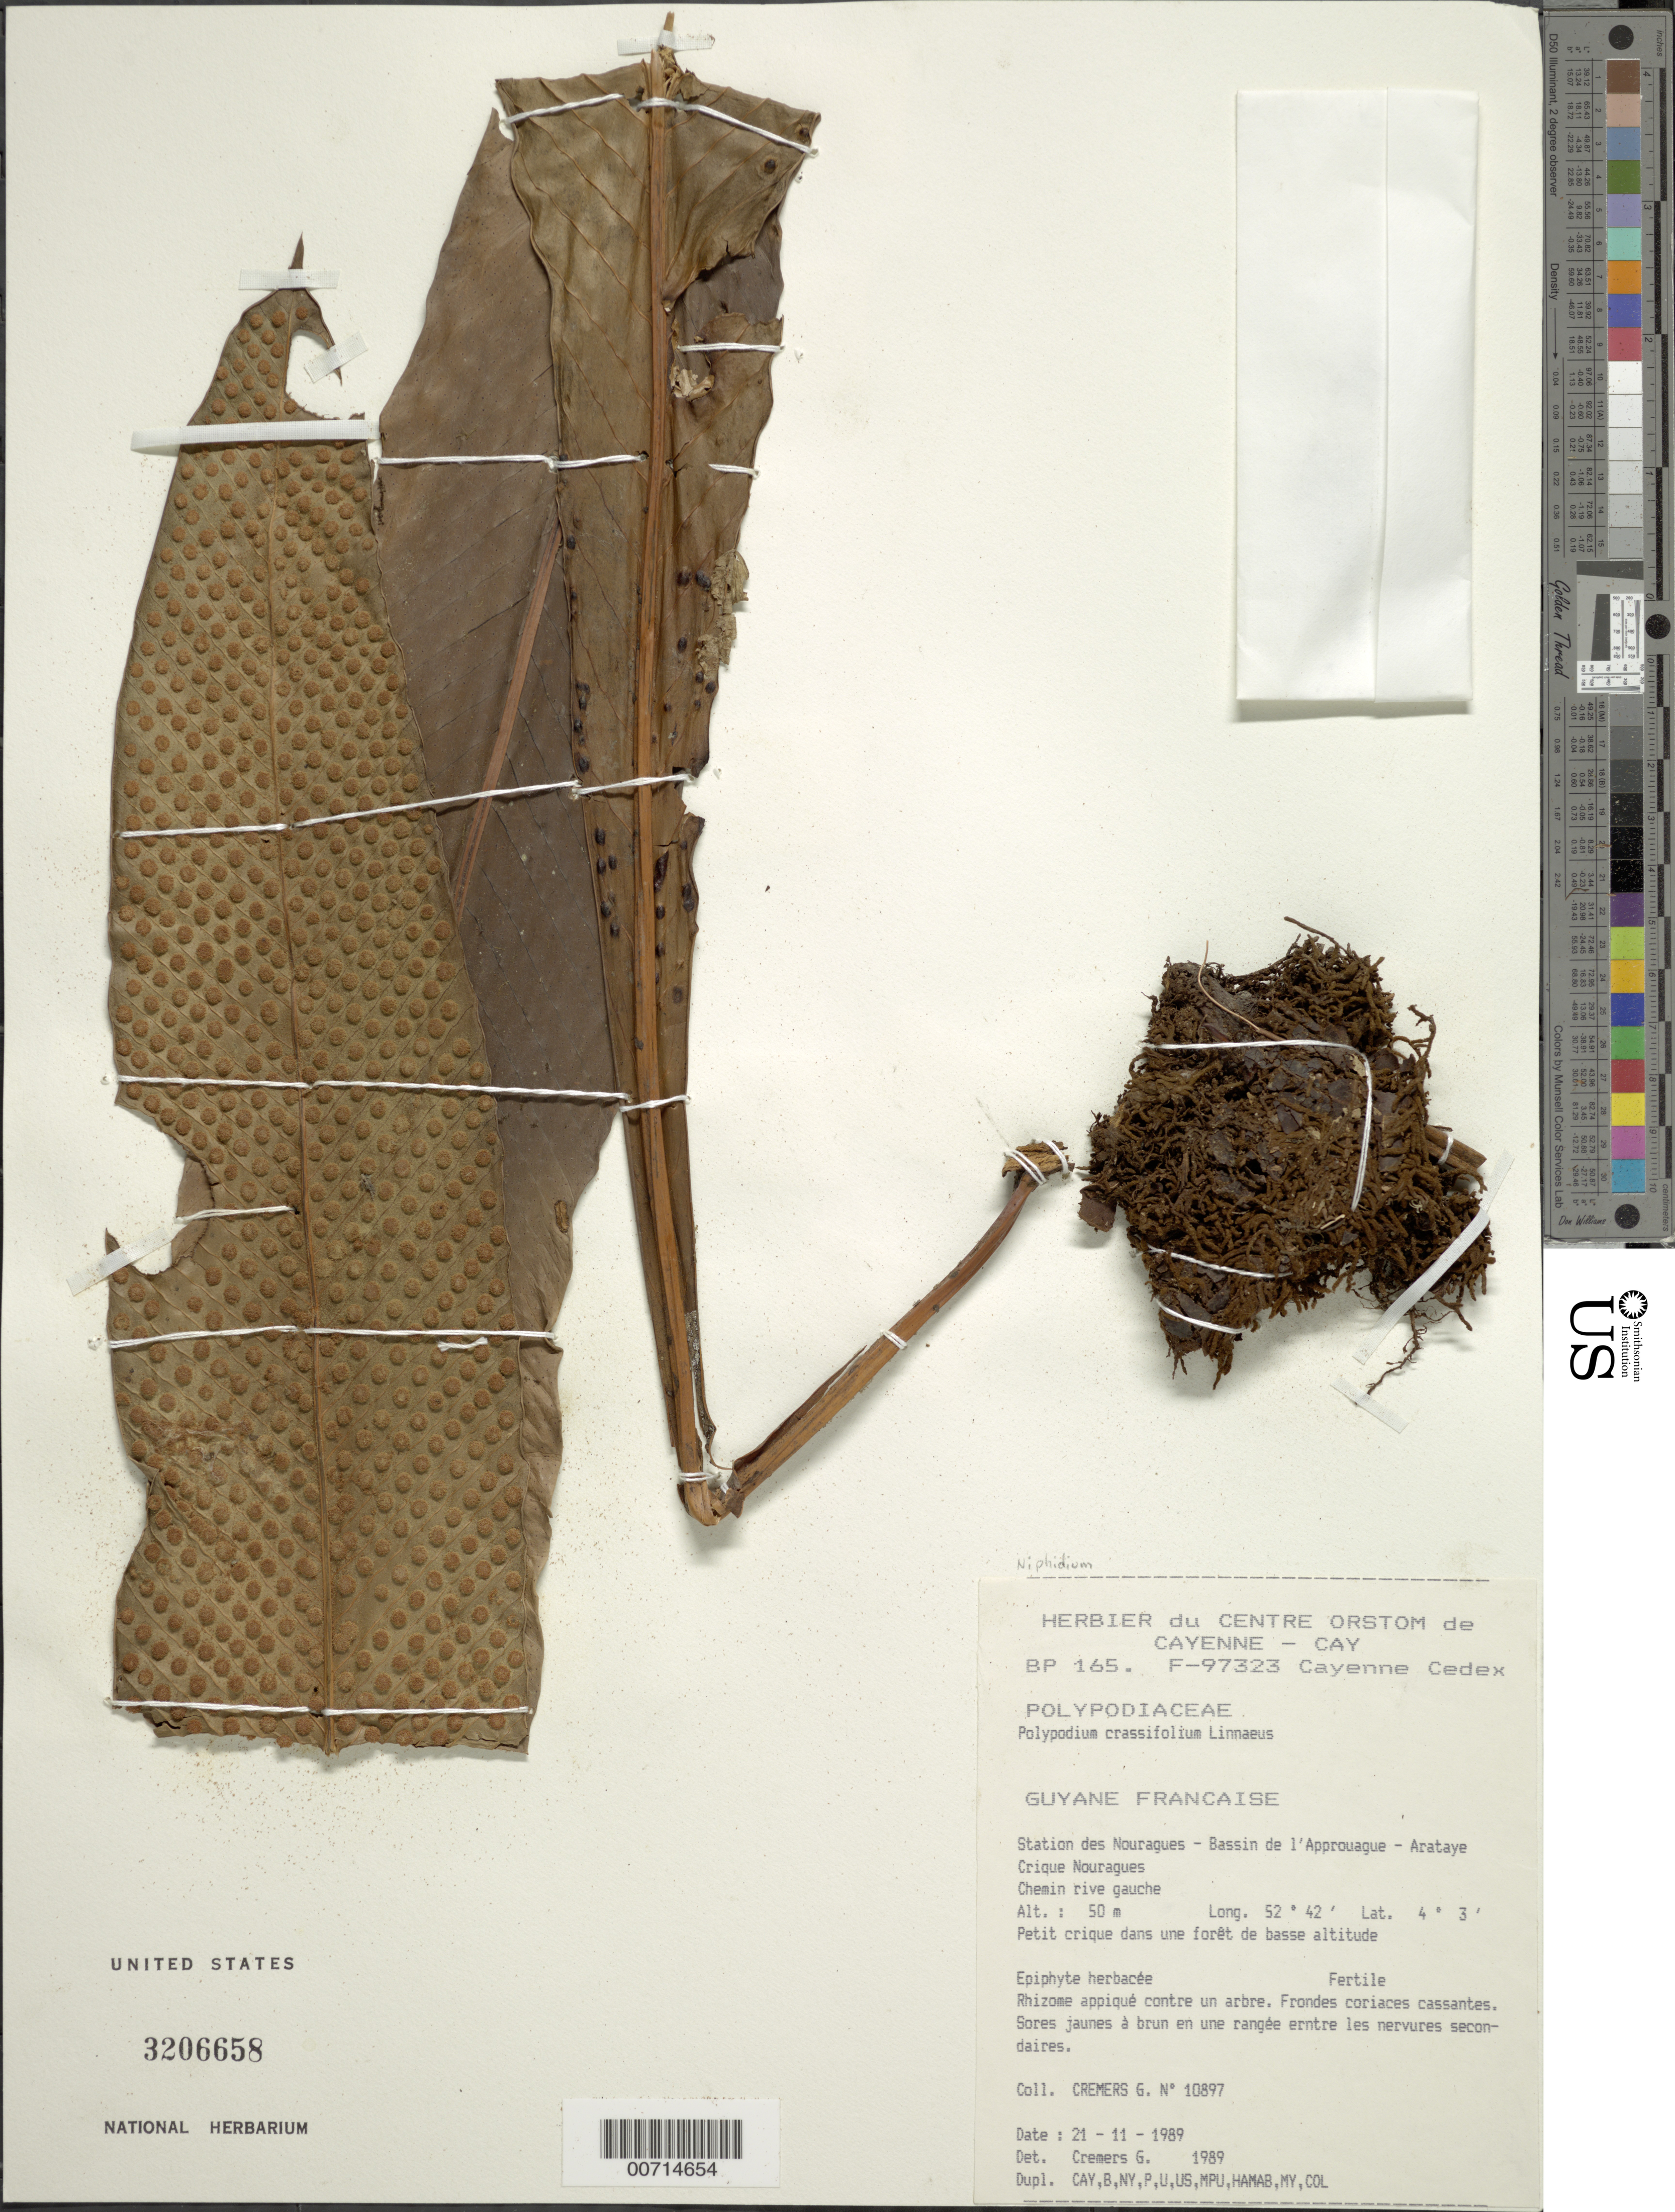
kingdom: Plantae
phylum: Tracheophyta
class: Polypodiopsida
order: Polypodiales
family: Polypodiaceae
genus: Niphidium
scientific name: Niphidium crassifolium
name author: (L.) Lellinger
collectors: G. Cremers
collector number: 10897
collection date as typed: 21-Nov-89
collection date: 1989-11-21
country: French Guiana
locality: Station des Nouragues, Bassin de l'Approuague, Arataye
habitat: Creek in low altitude forest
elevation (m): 50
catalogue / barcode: US 3206658